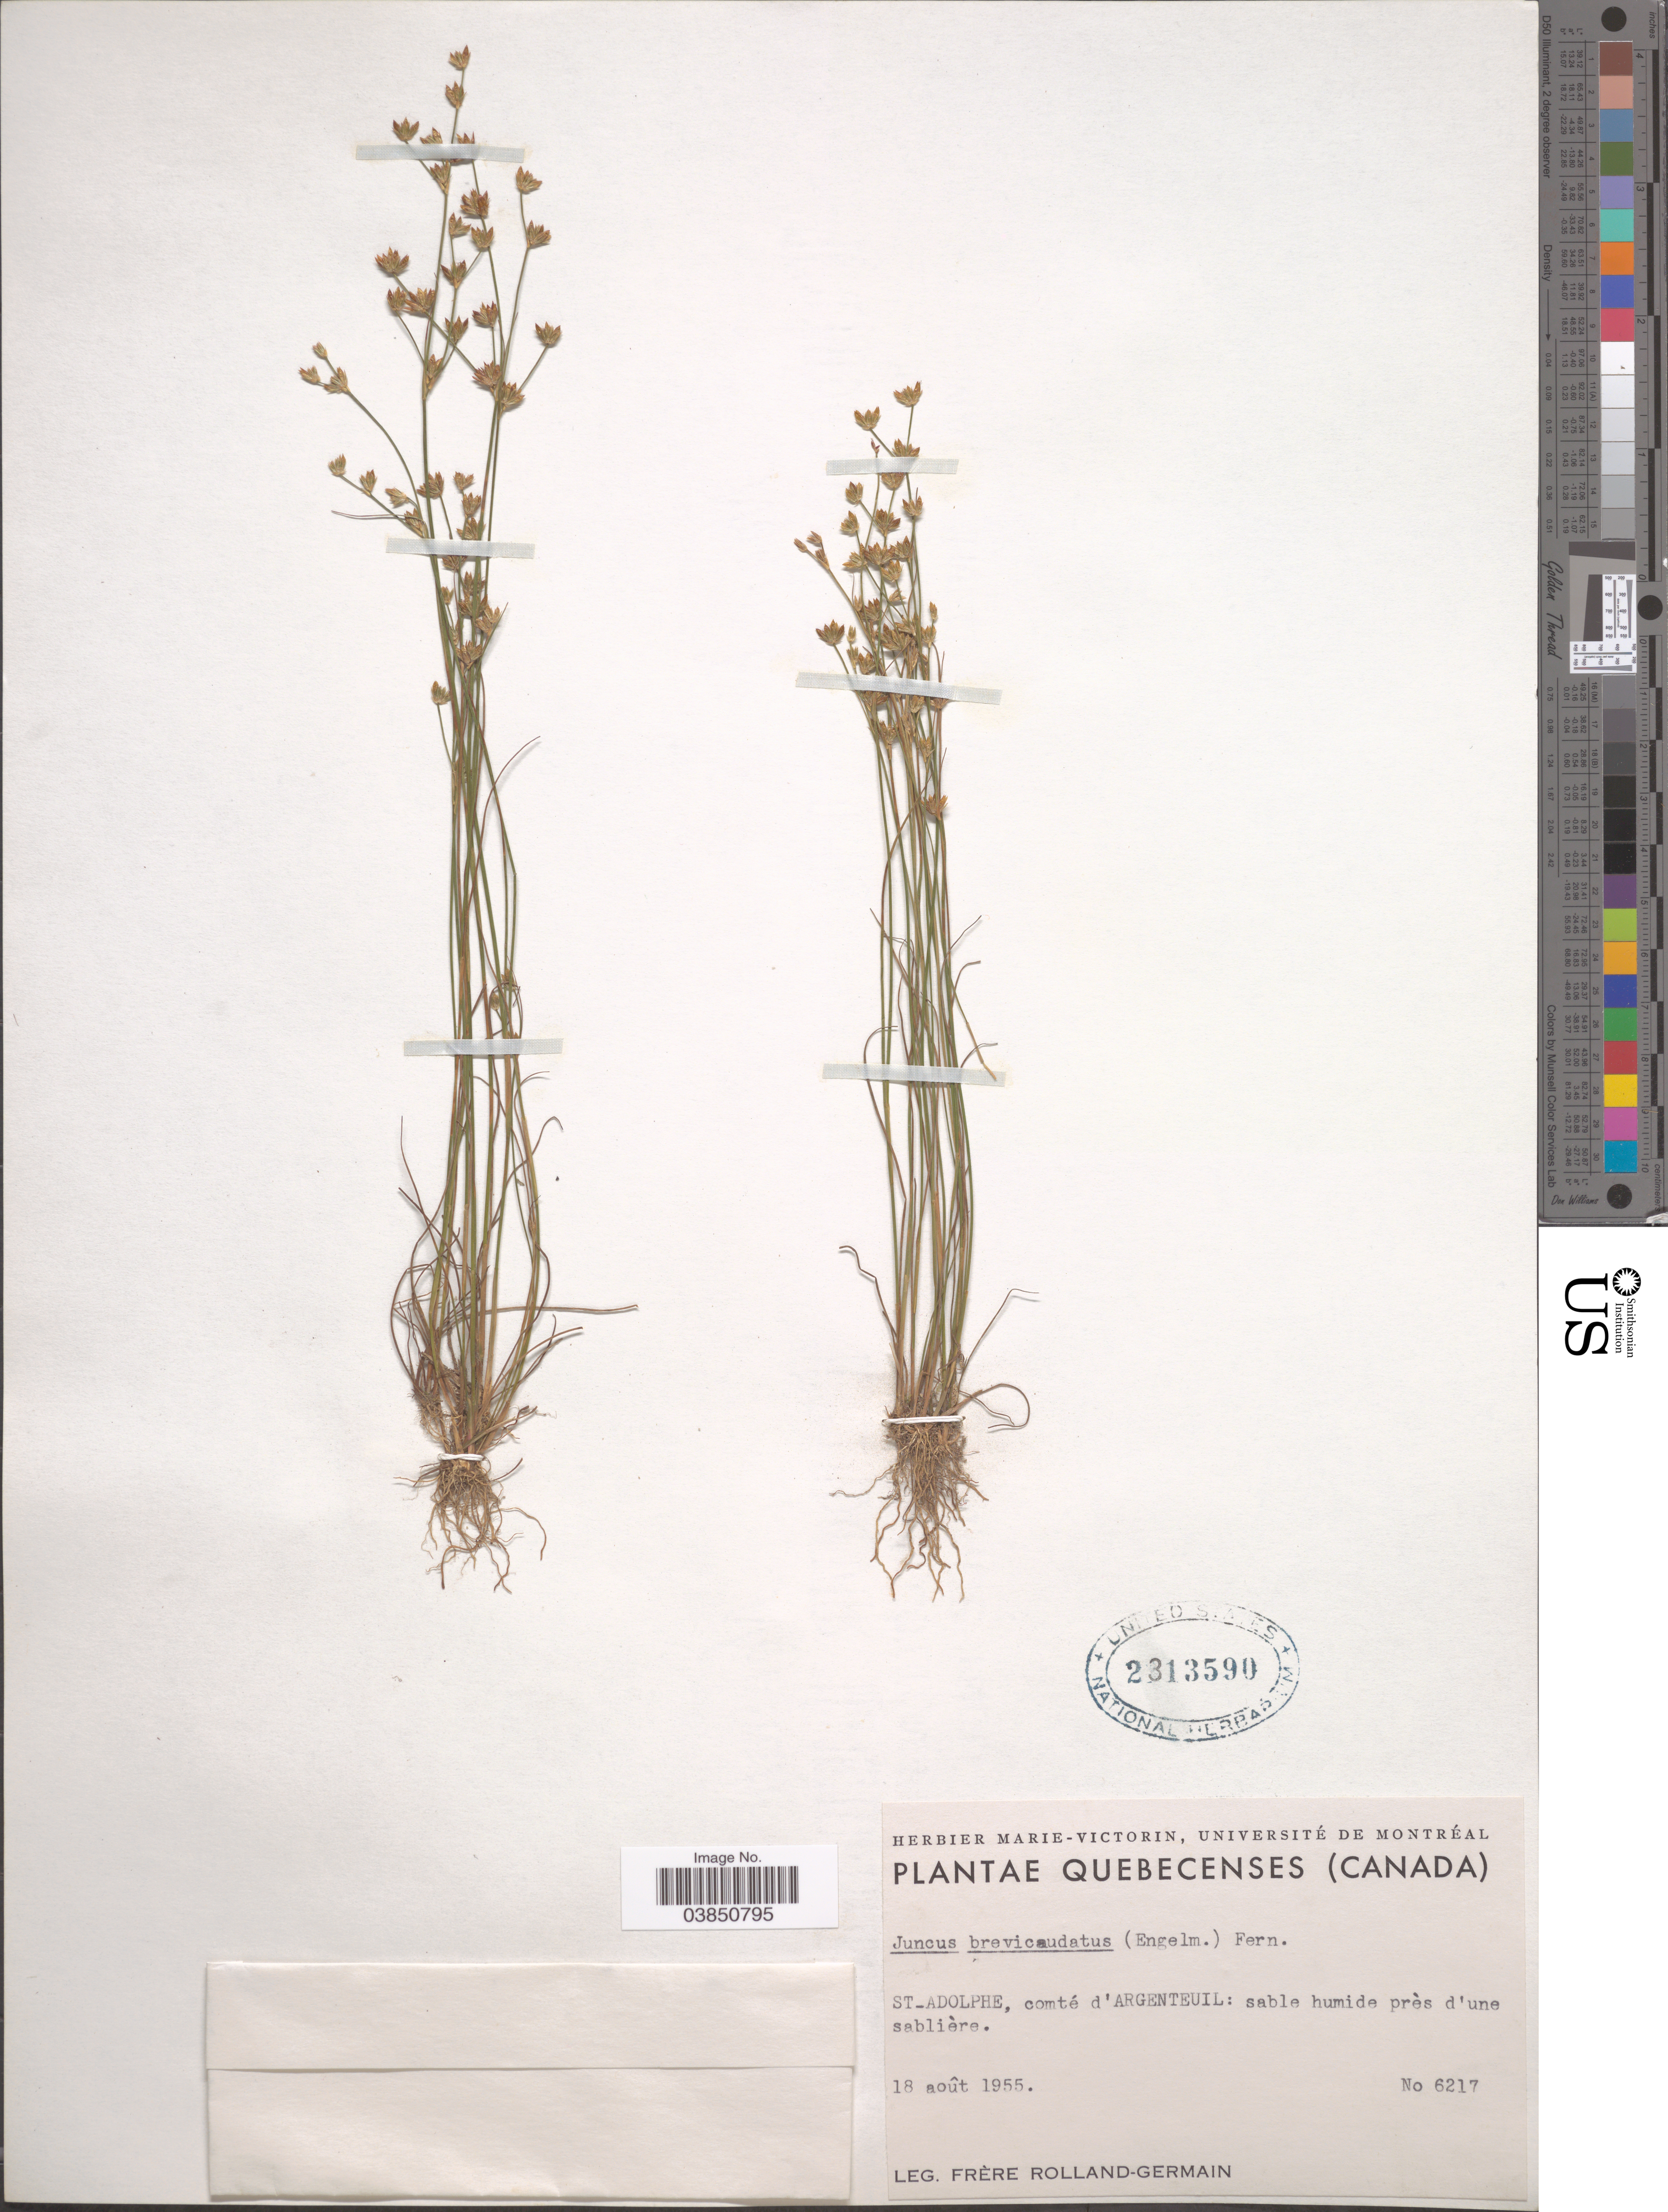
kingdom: Plantae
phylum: Tracheophyta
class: Liliopsida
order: Poales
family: Juncaceae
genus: Juncus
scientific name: Juncus brevicaudatus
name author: (Engelm.) Fernald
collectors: Rolland-Germain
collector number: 6217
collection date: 1955-08-18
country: Canada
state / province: Quebec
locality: St_Adolphe, comté d'Argenteuil.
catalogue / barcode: US 2313590